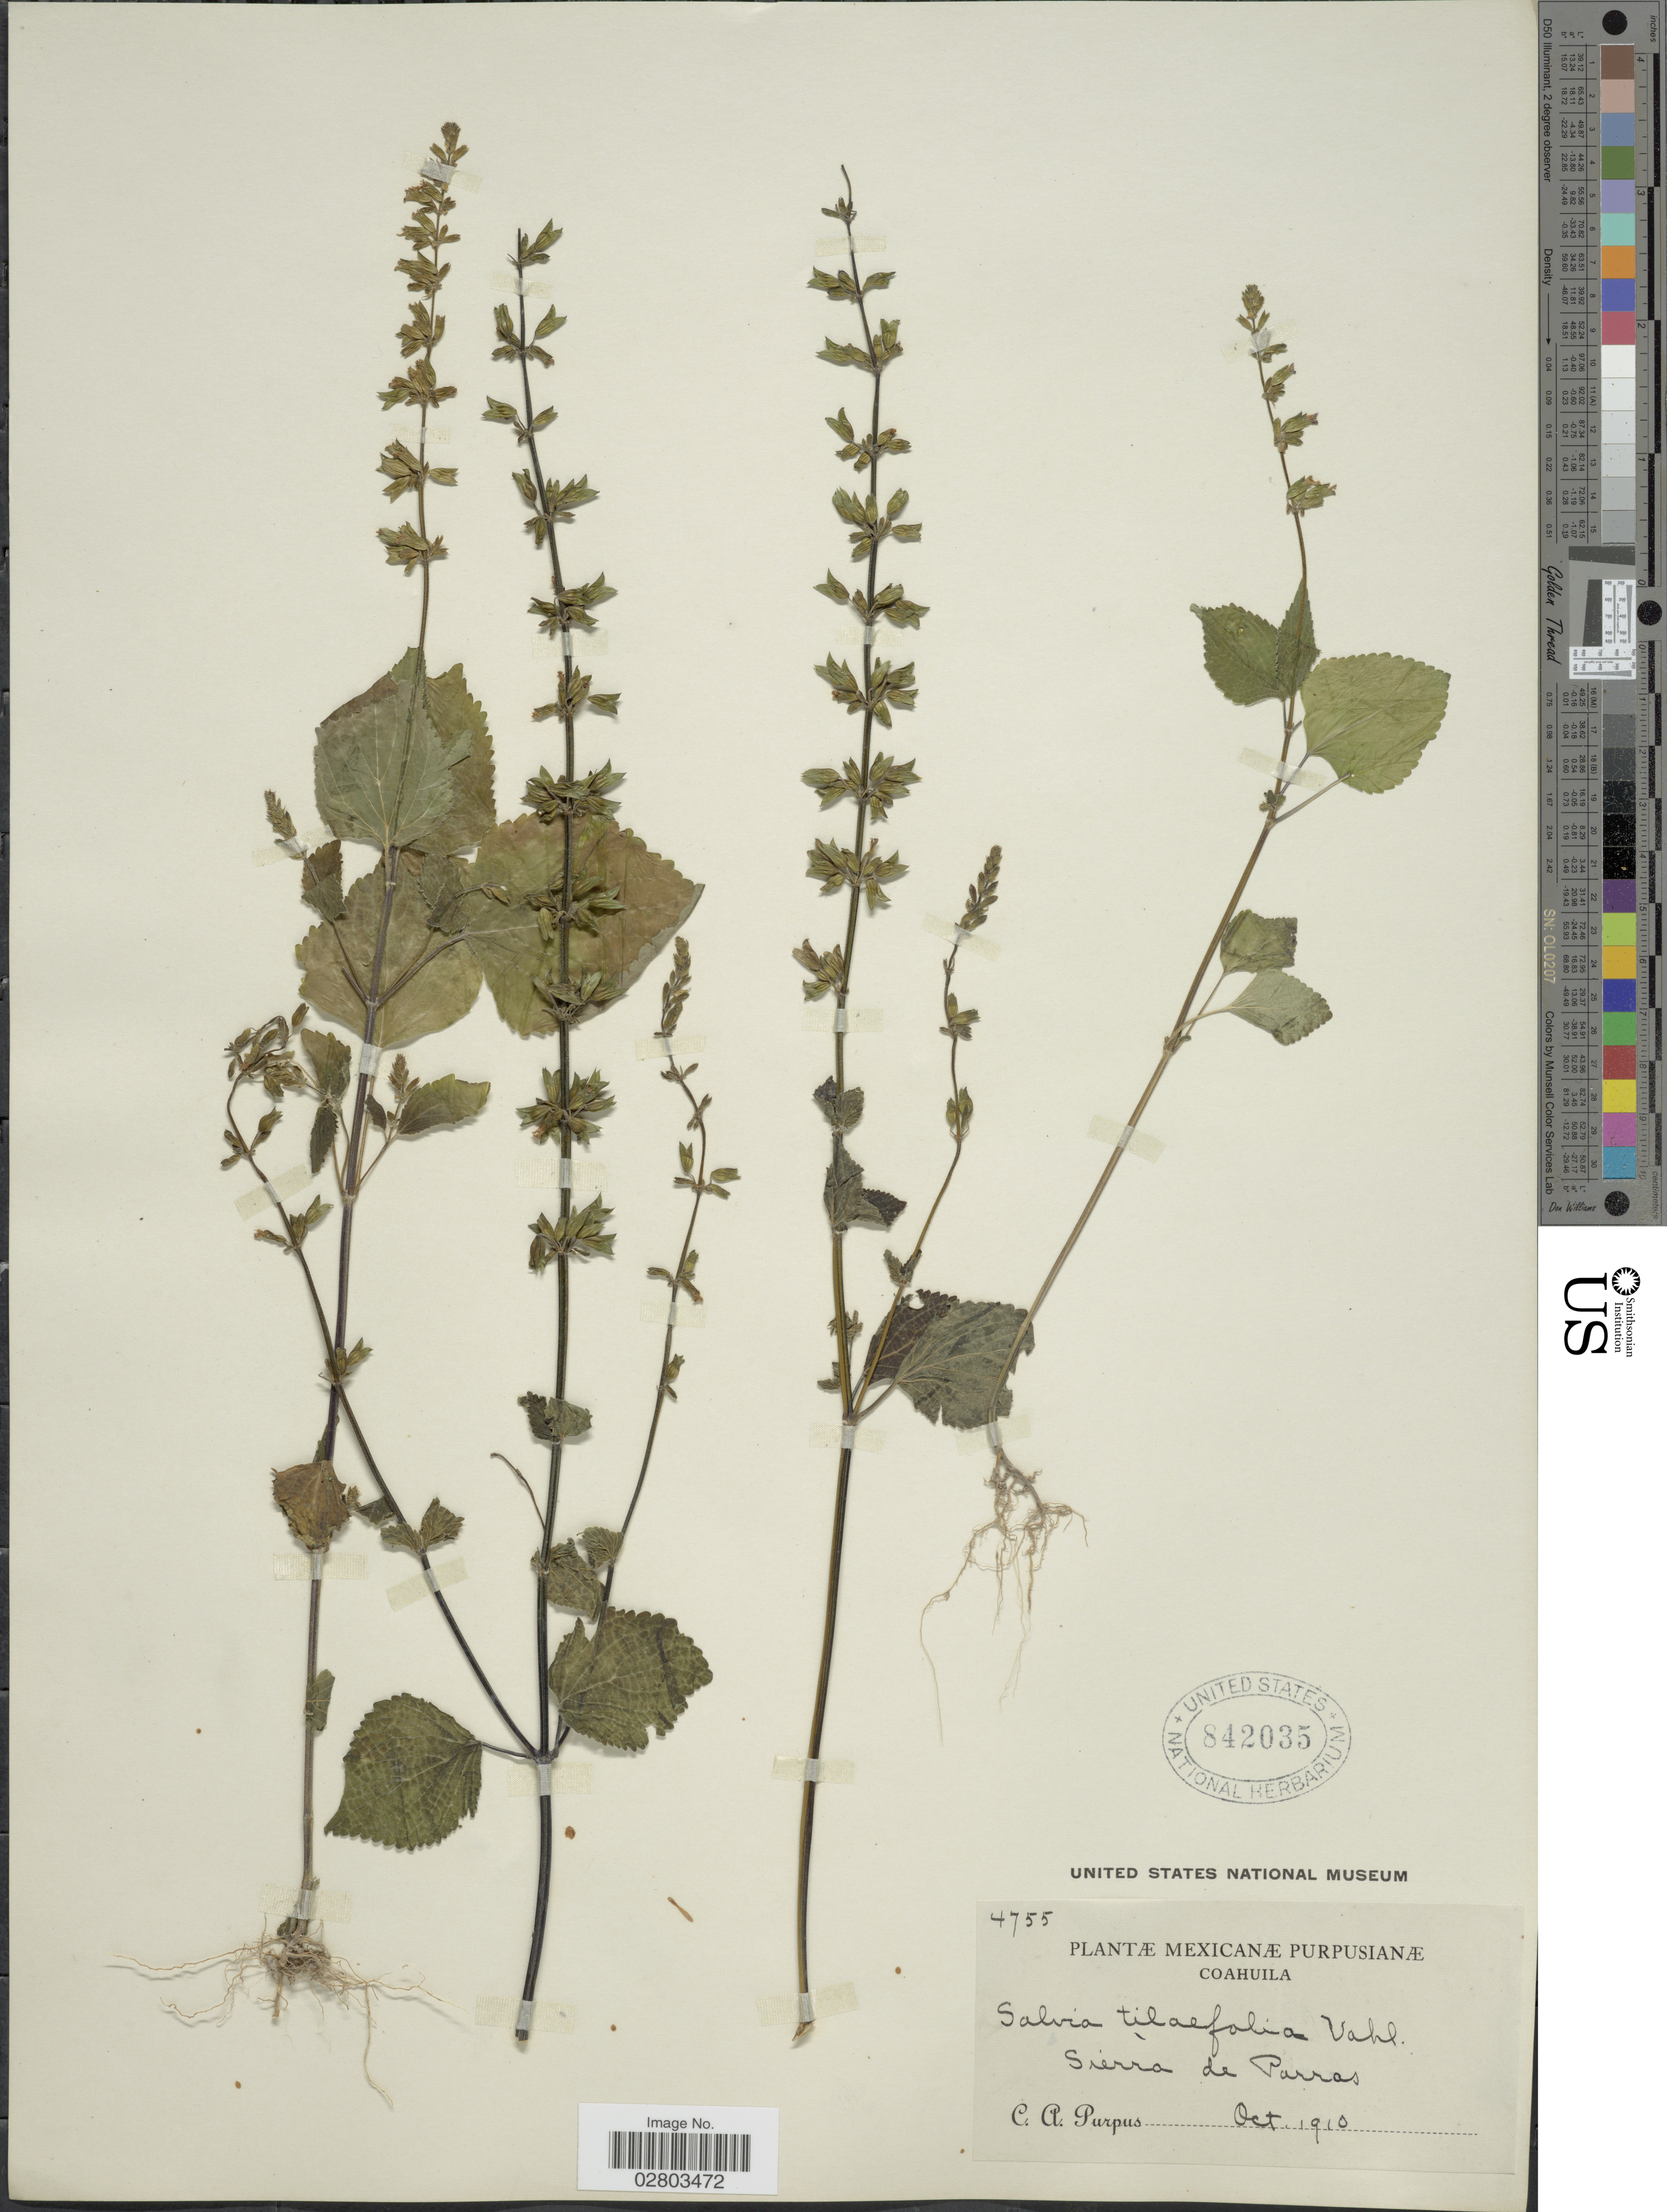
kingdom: Plantae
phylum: Tracheophyta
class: Magnoliopsida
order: Lamiales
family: Lamiaceae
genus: Salvia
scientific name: Salvia tiliifolia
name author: Vahl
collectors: C. A. Purpus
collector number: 4755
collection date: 1910-10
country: Mexico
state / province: Coahuila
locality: Sierra de Parras.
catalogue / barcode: US 842035